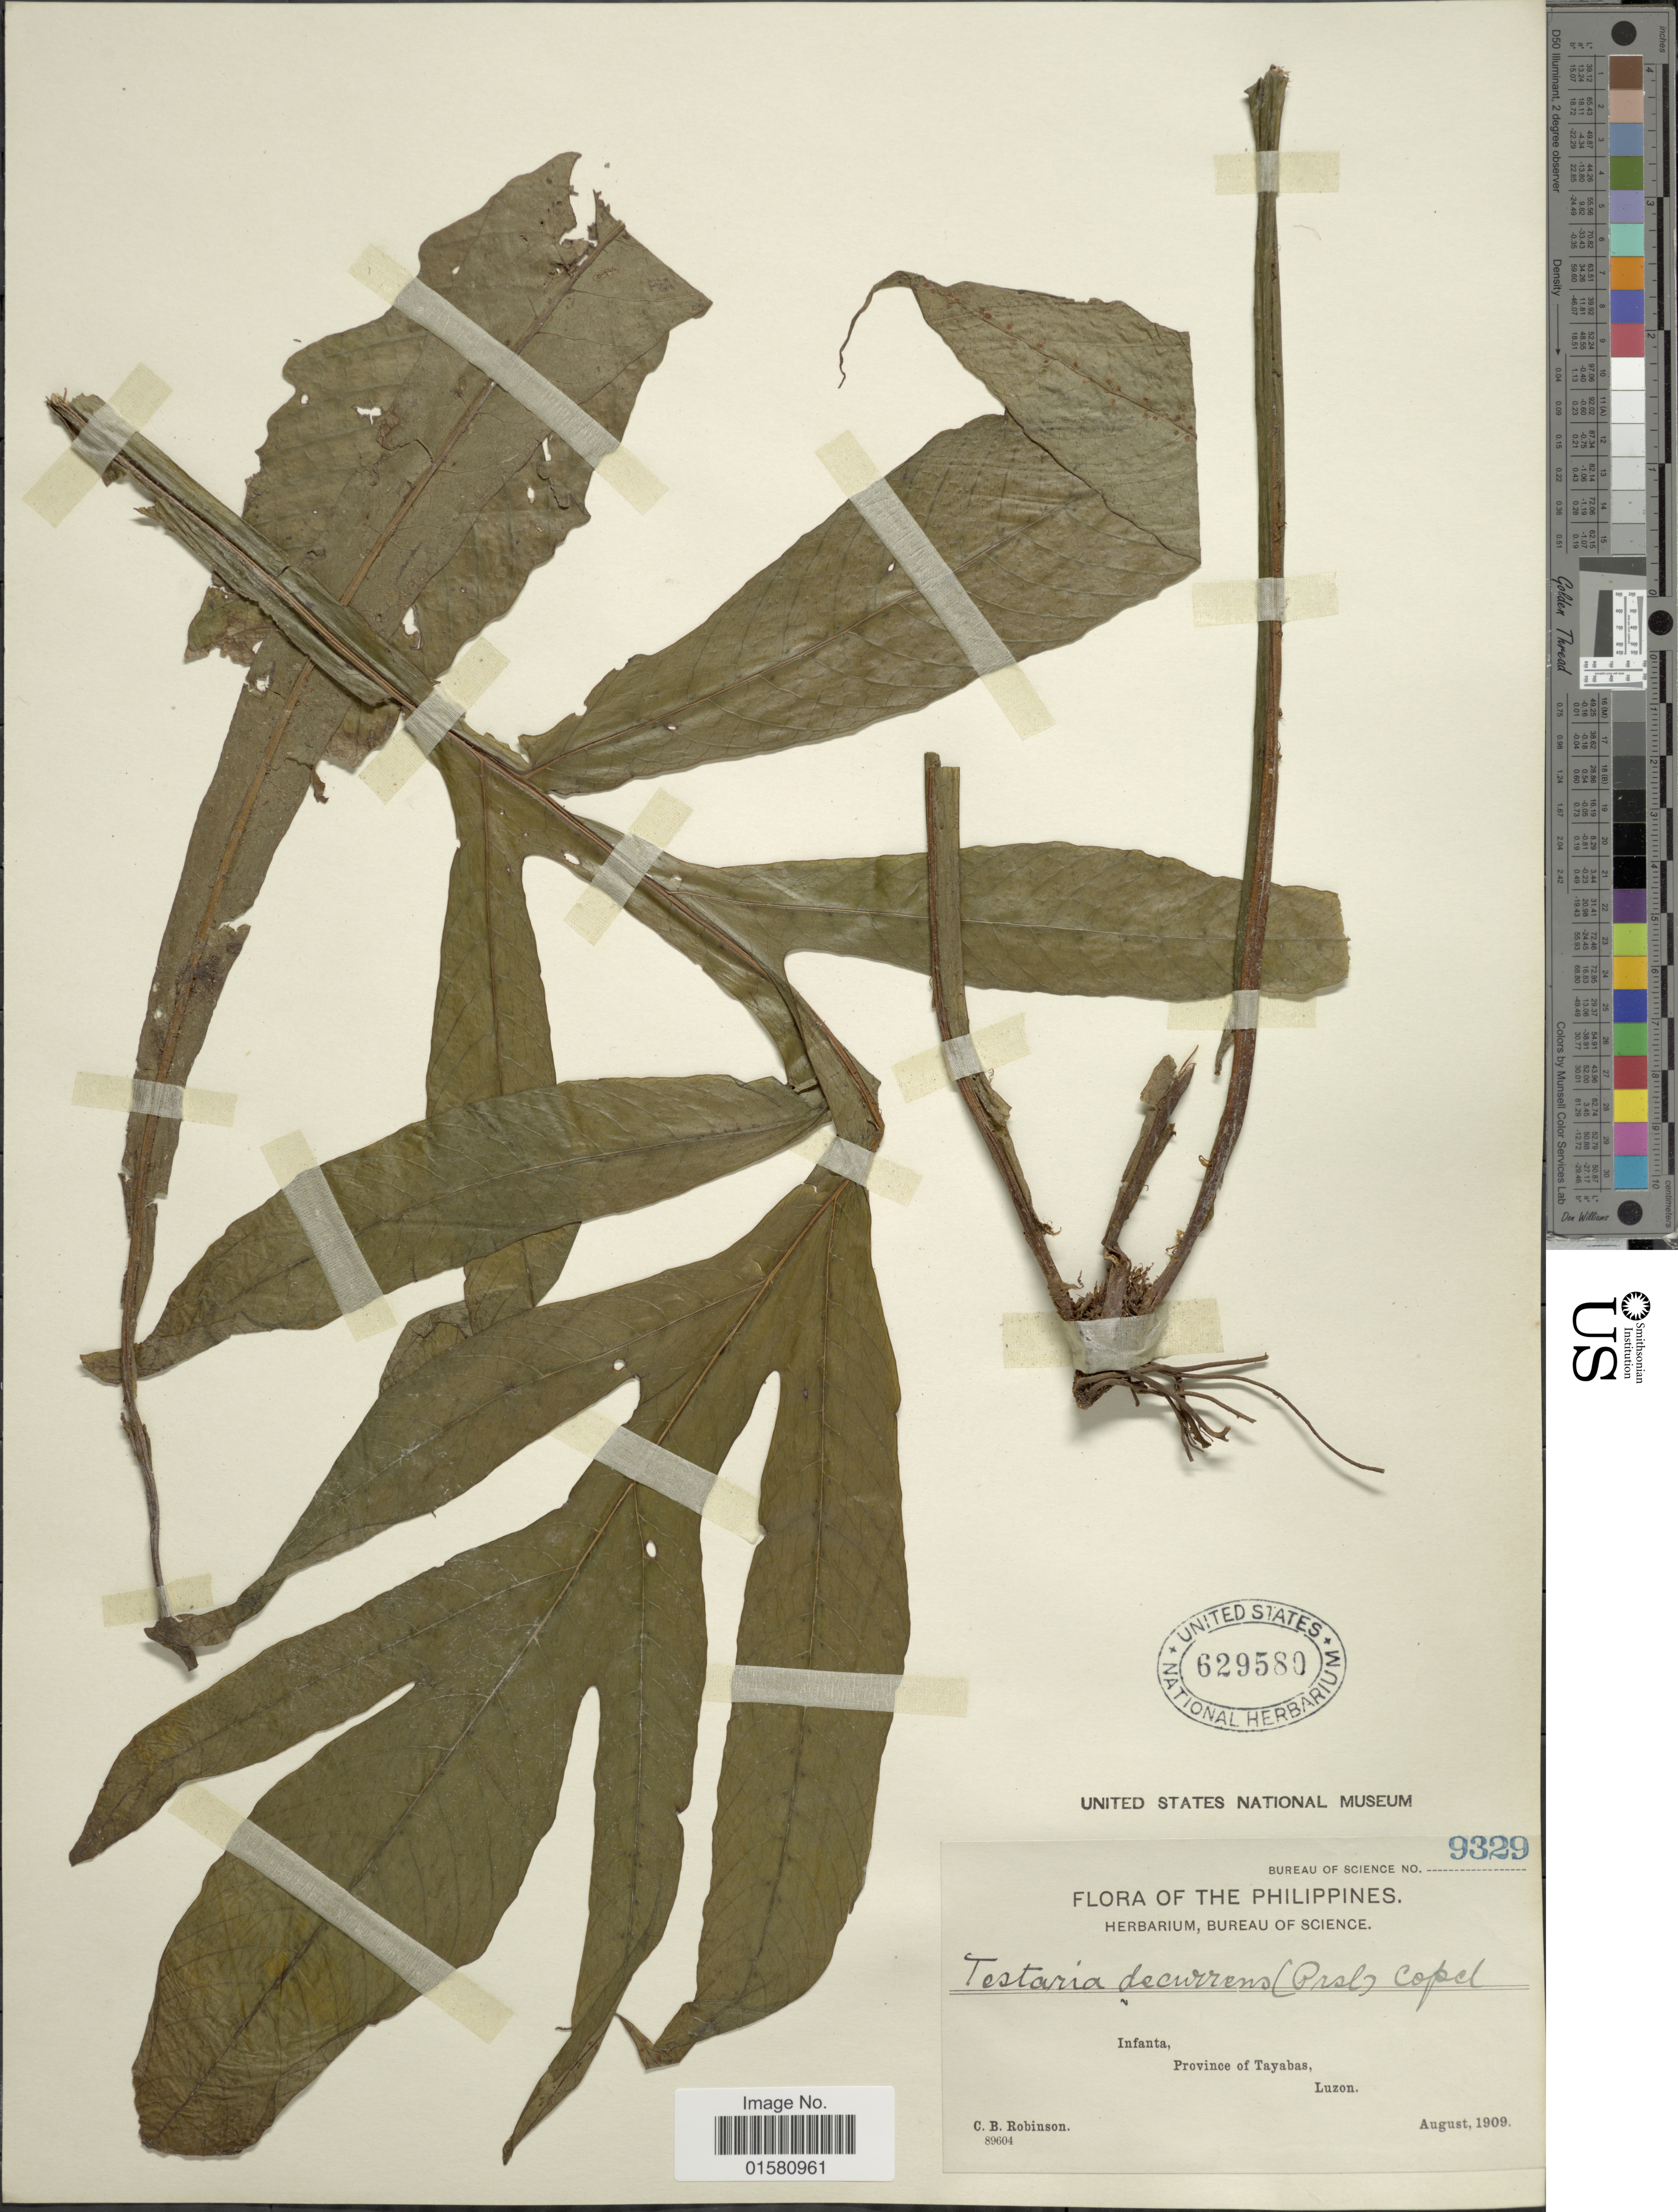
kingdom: Plantae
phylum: Tracheophyta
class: Polypodiopsida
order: Polypodiales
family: Tectariaceae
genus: Tectaria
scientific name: Tectaria decurrens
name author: (Presel.) Copel. in Elmer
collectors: C. Robinson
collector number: Bureau of Science 9329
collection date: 1909-08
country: Philippines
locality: Infanta. Province of Tayabas, Luzon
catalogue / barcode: US 629580